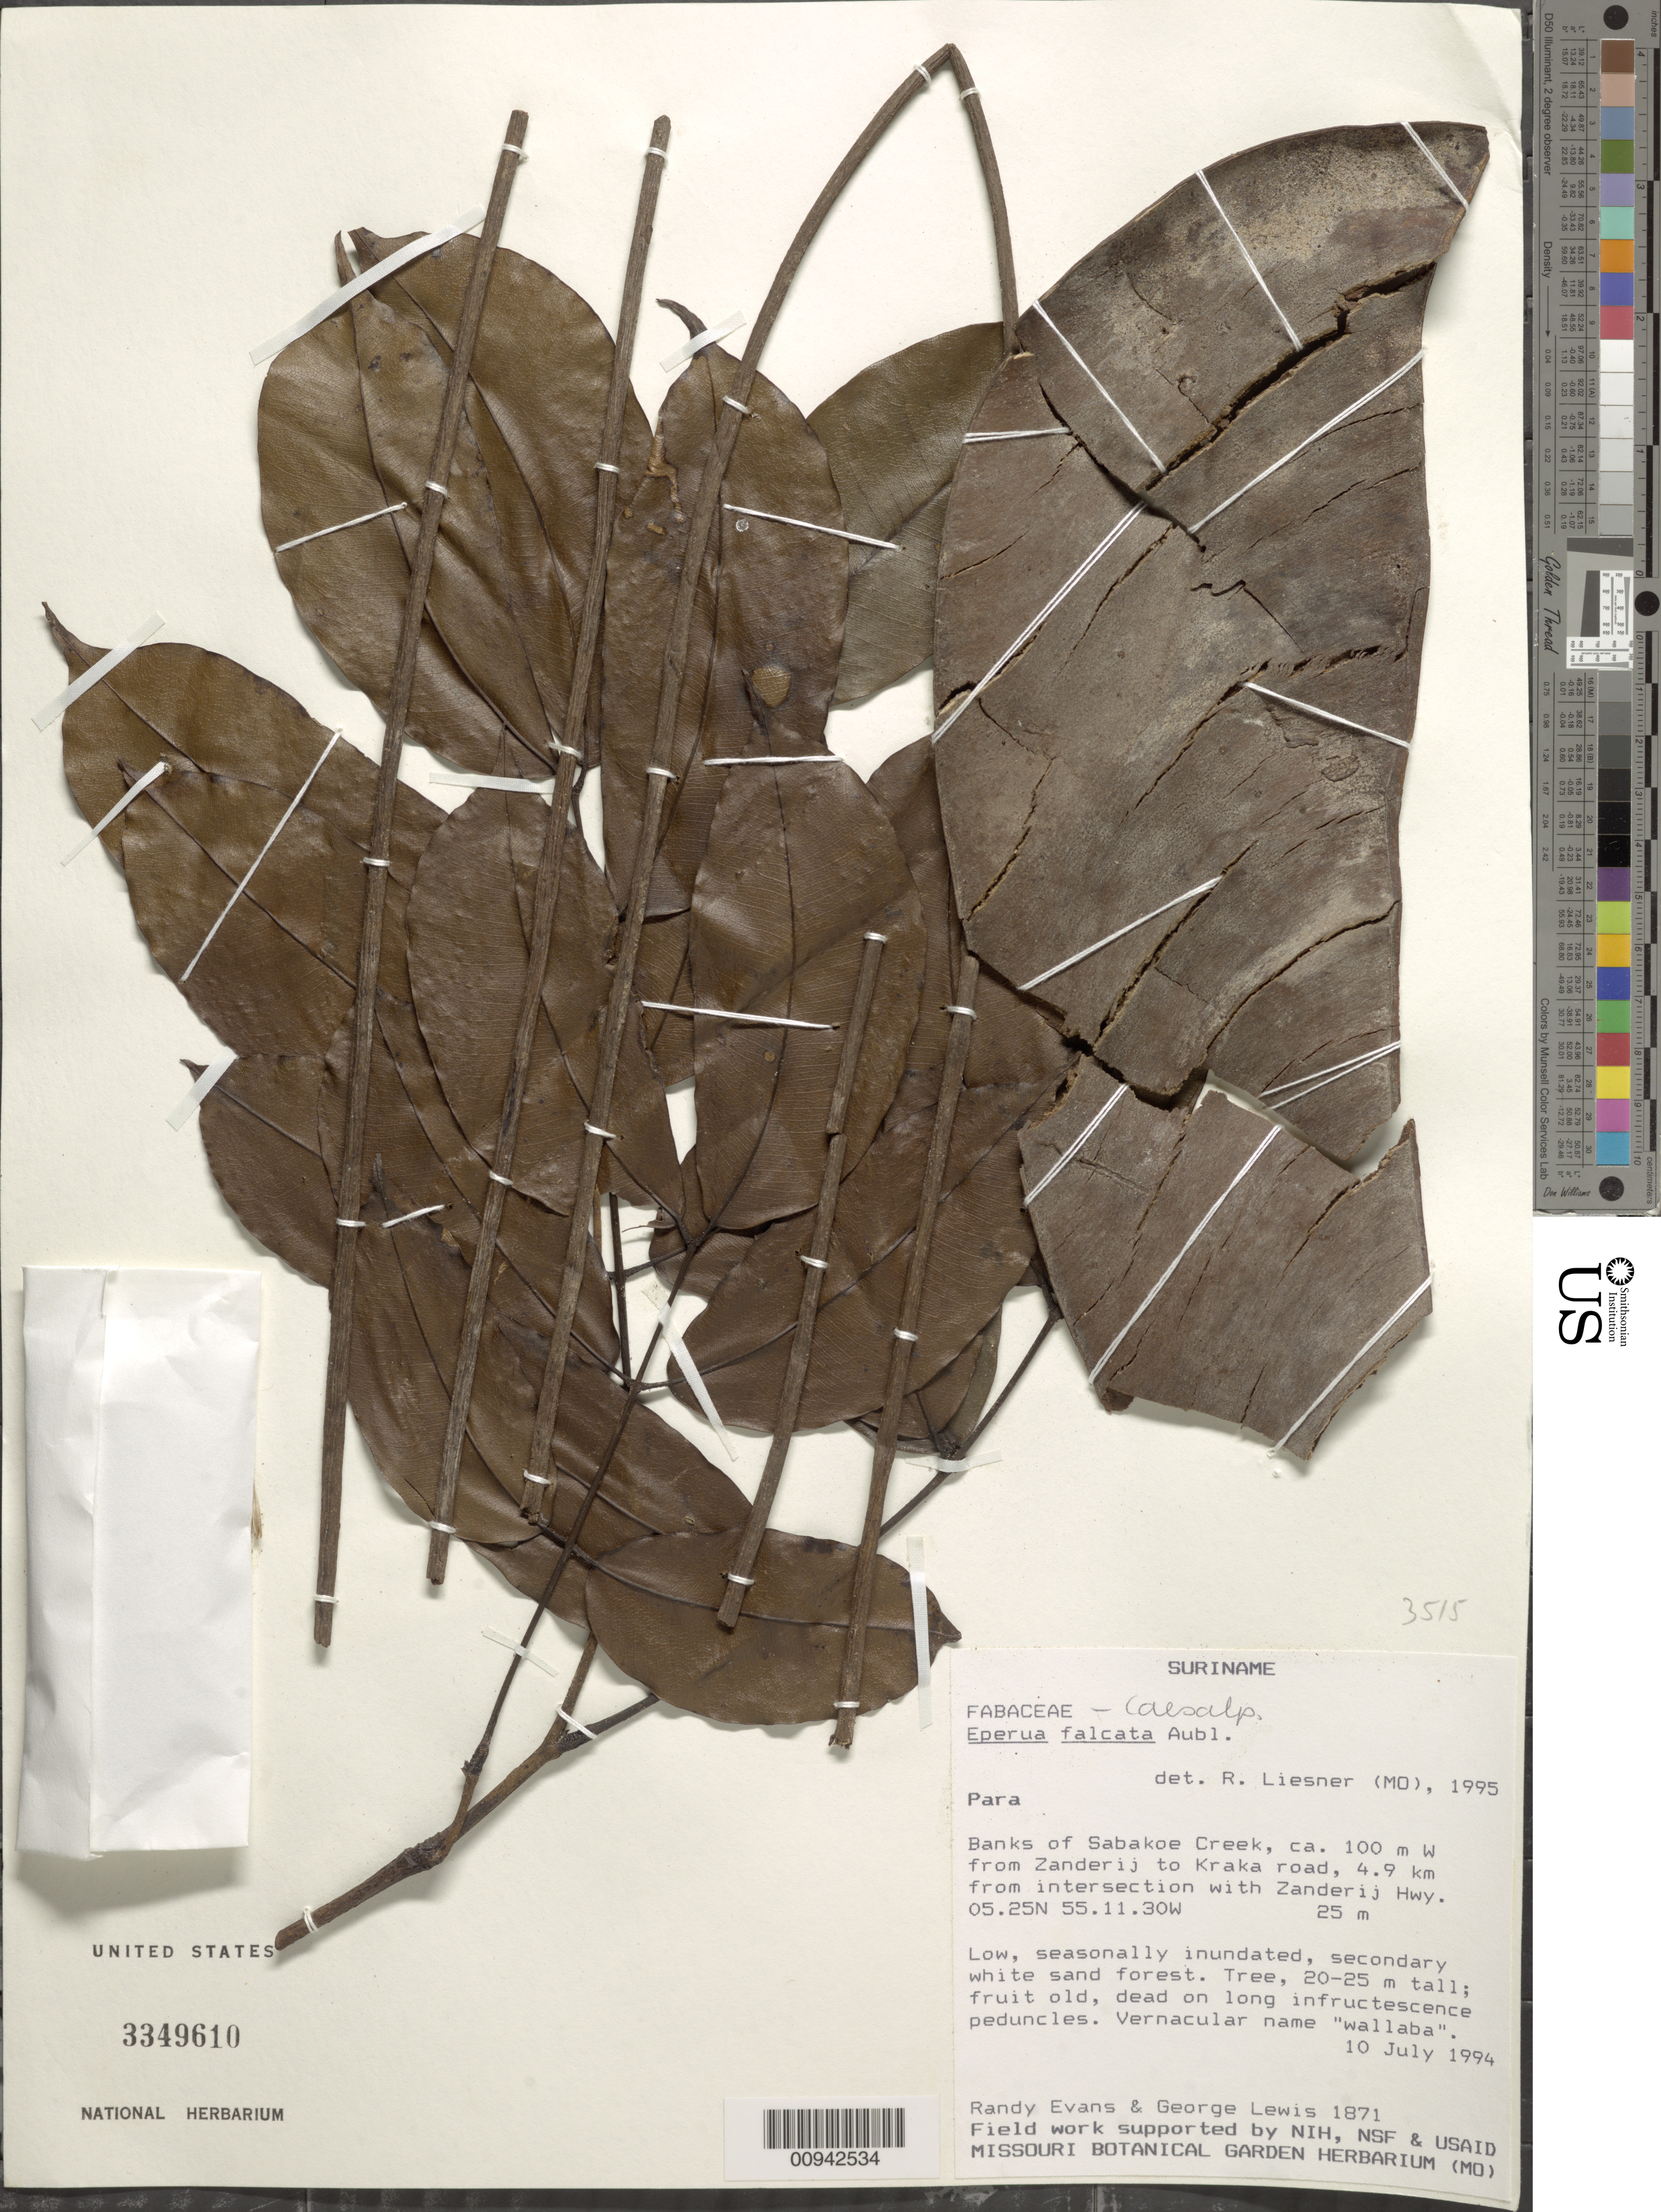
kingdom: Plantae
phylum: Tracheophyta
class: Magnoliopsida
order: Fabales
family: Fabaceae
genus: Eperua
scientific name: Eperua falcata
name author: Aubl.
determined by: Liesner, R. L.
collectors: R. Evans & G. Lewis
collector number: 1871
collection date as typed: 10-Jul-94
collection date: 1994-07-10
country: Suriname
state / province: Para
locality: Zanderij, 100m W from on road to Kraka, 4.9 km from intersection with Zanderij Hwy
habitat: Low, seasonally inundated, secondary white sand forest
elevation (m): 25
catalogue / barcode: US 3349610